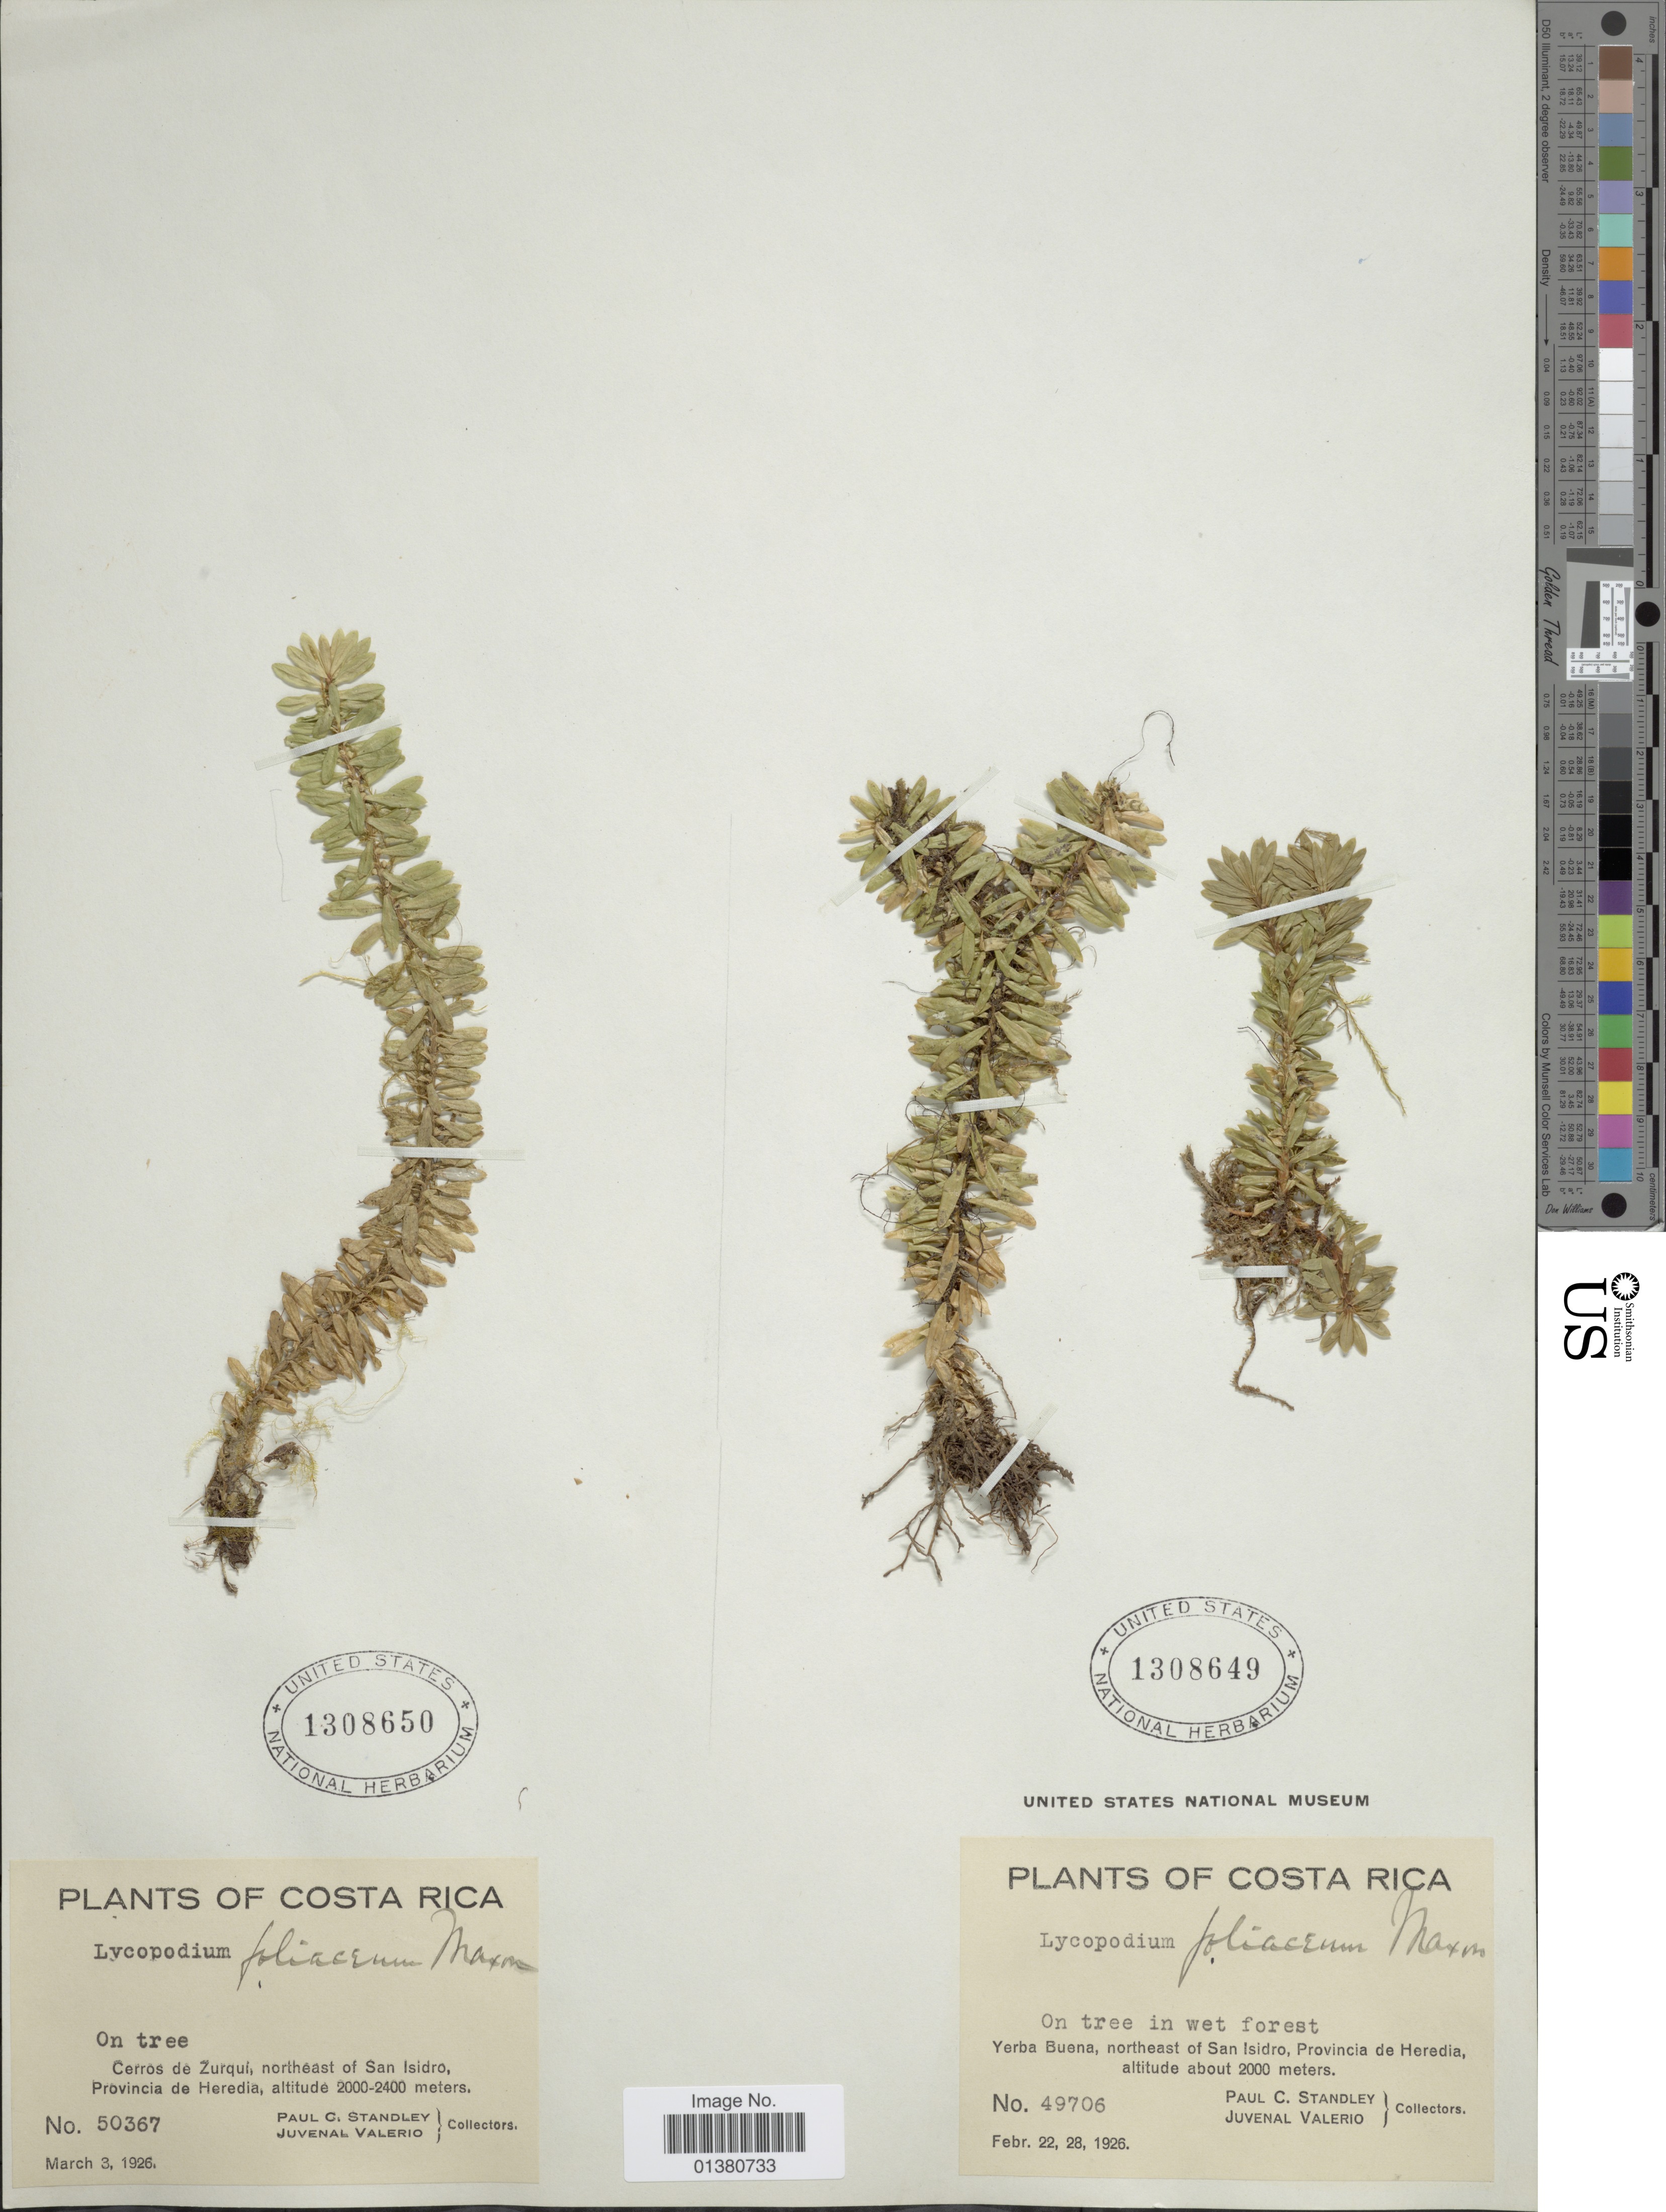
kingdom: Plantae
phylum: Tracheophyta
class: Lycopodiopsida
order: Lycopodiales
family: Lycopodiaceae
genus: Phlegmariurus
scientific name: Phlegmariurus foliaceus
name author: (Maxon) B. Øllg.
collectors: P. C. Standley & J. Valerio R.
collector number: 50367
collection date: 1926-03-03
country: Costa Rica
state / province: Heredia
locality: Cerros de Zurqui, northeast of San Isidro, provincia de Heredia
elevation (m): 2000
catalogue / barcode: US 1308650